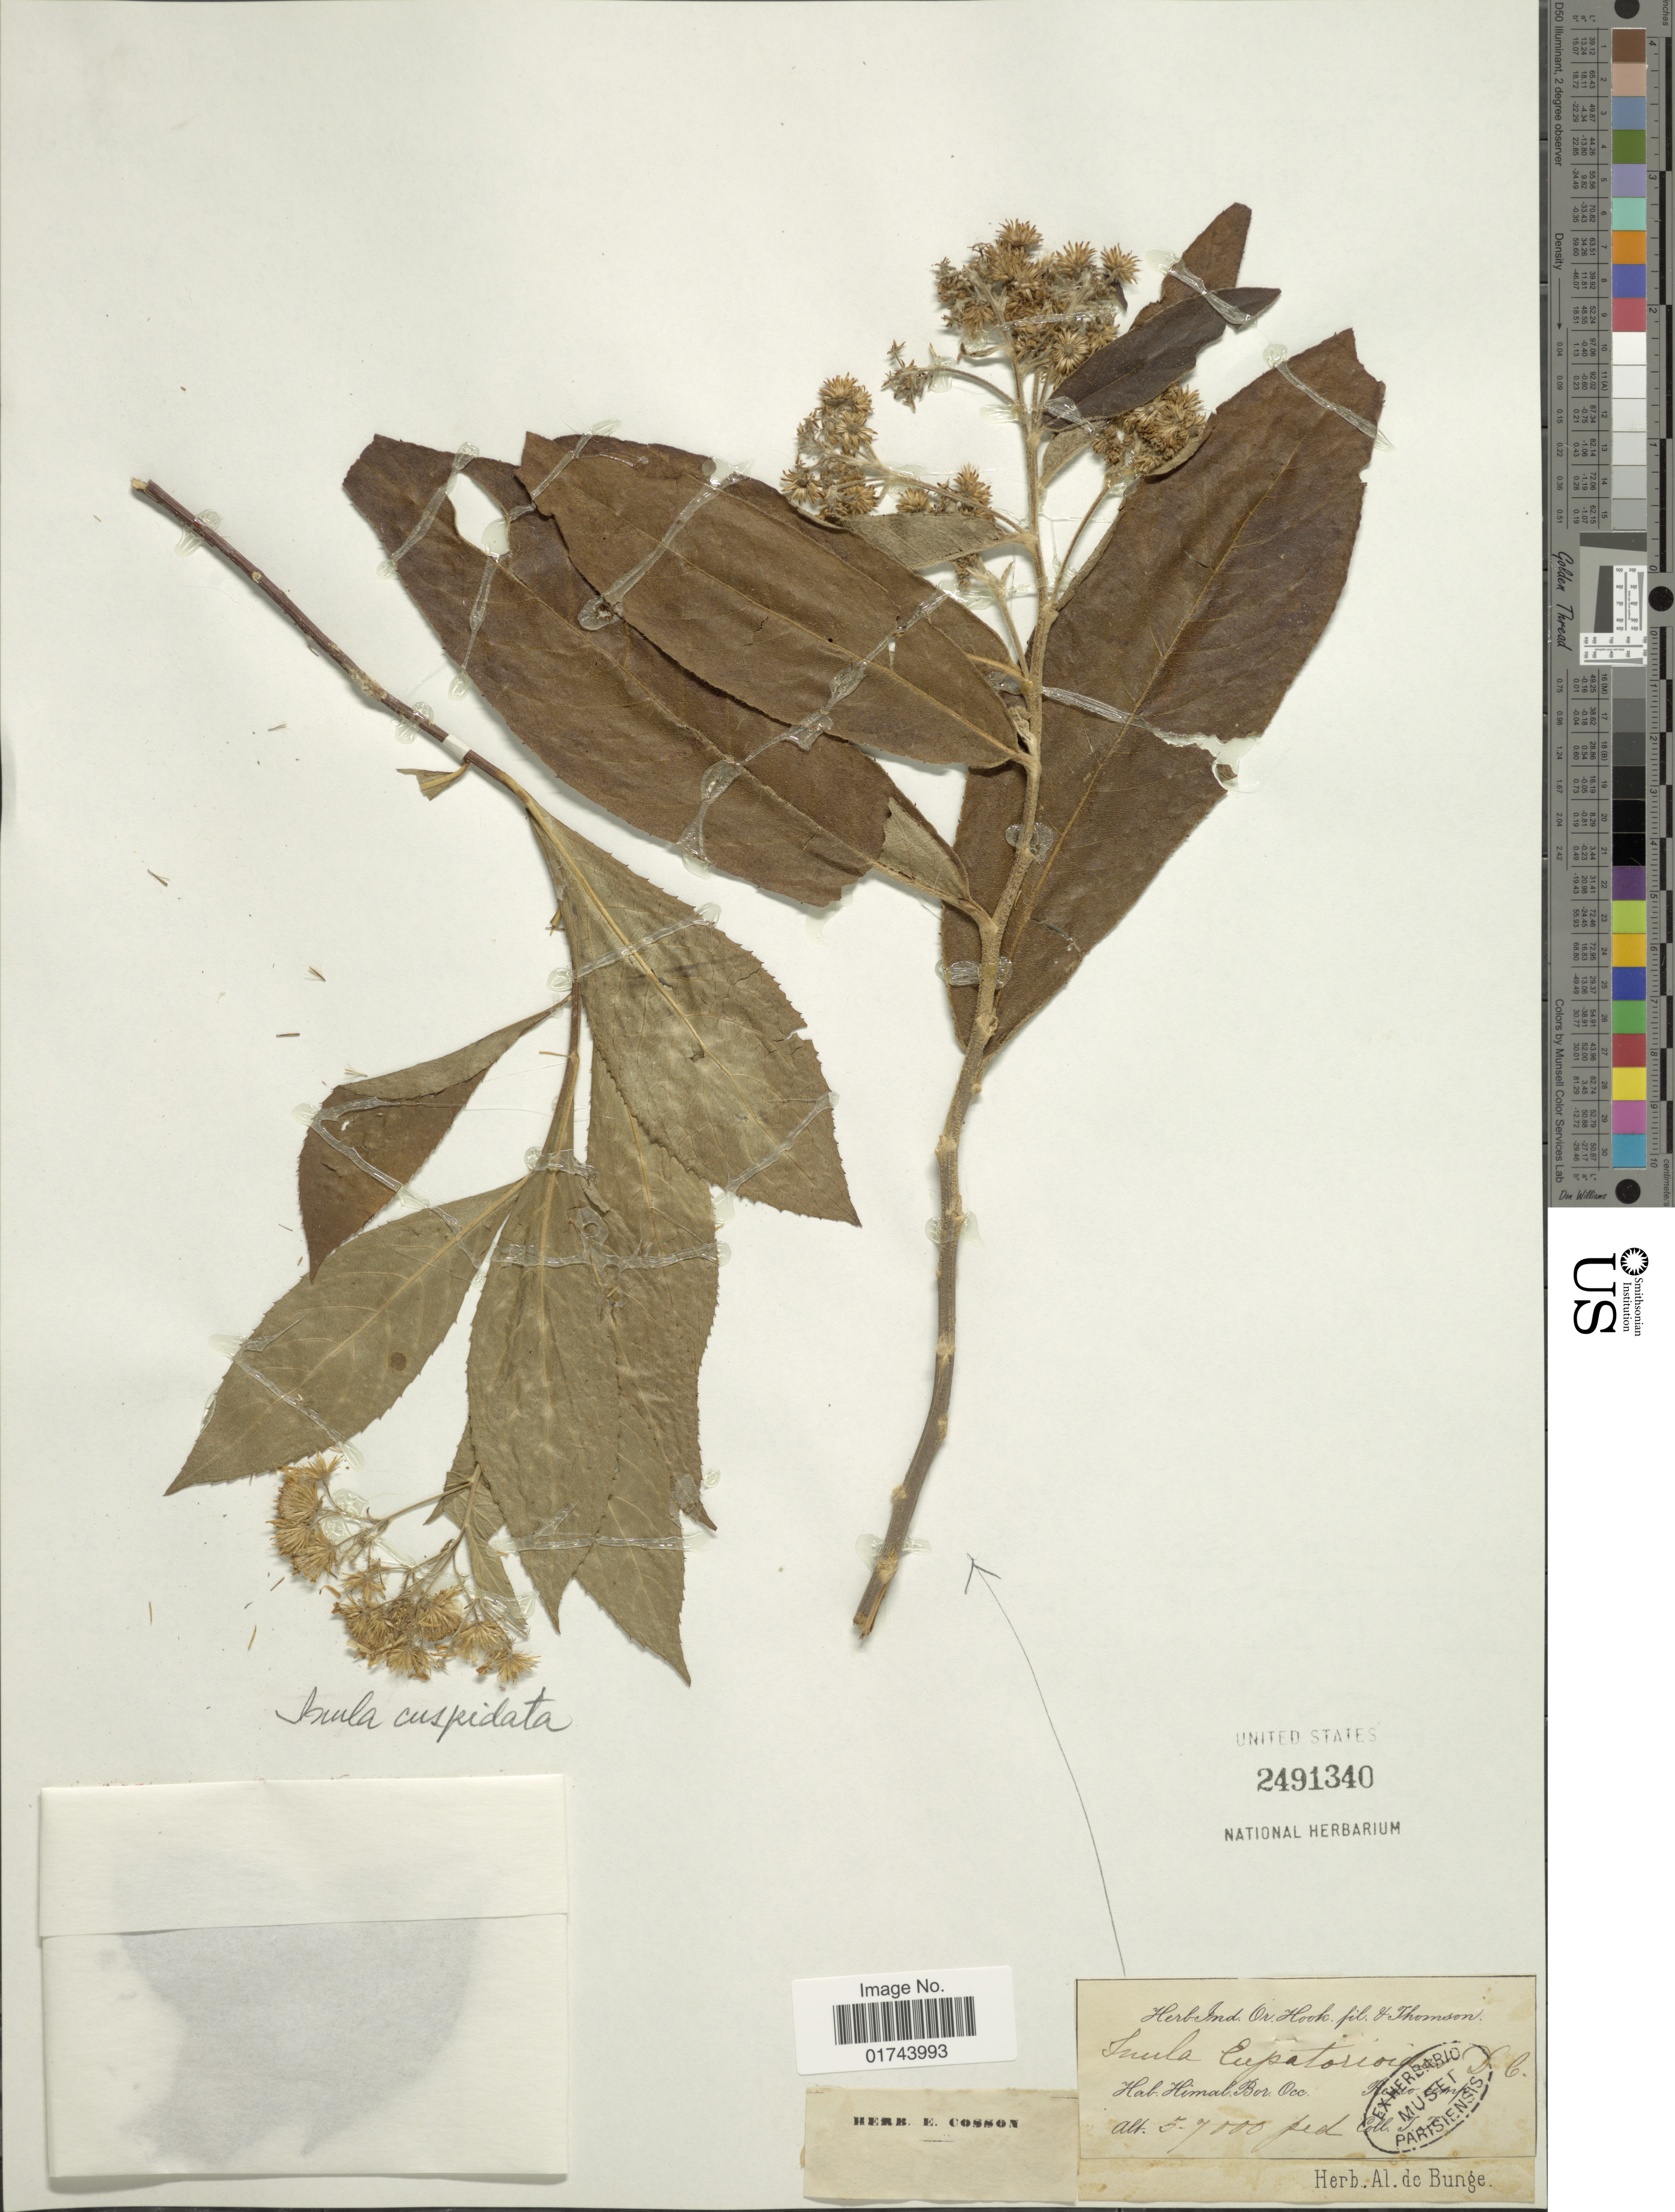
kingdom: Plantae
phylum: Tracheophyta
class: Magnoliopsida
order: Asterales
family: Asteraceae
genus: Inula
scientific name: Inula eupatorioides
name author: DC.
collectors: T. Thomson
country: India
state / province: Himachal Pradesh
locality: Himal. Bor. Occ.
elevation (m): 1524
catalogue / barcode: US 2491340